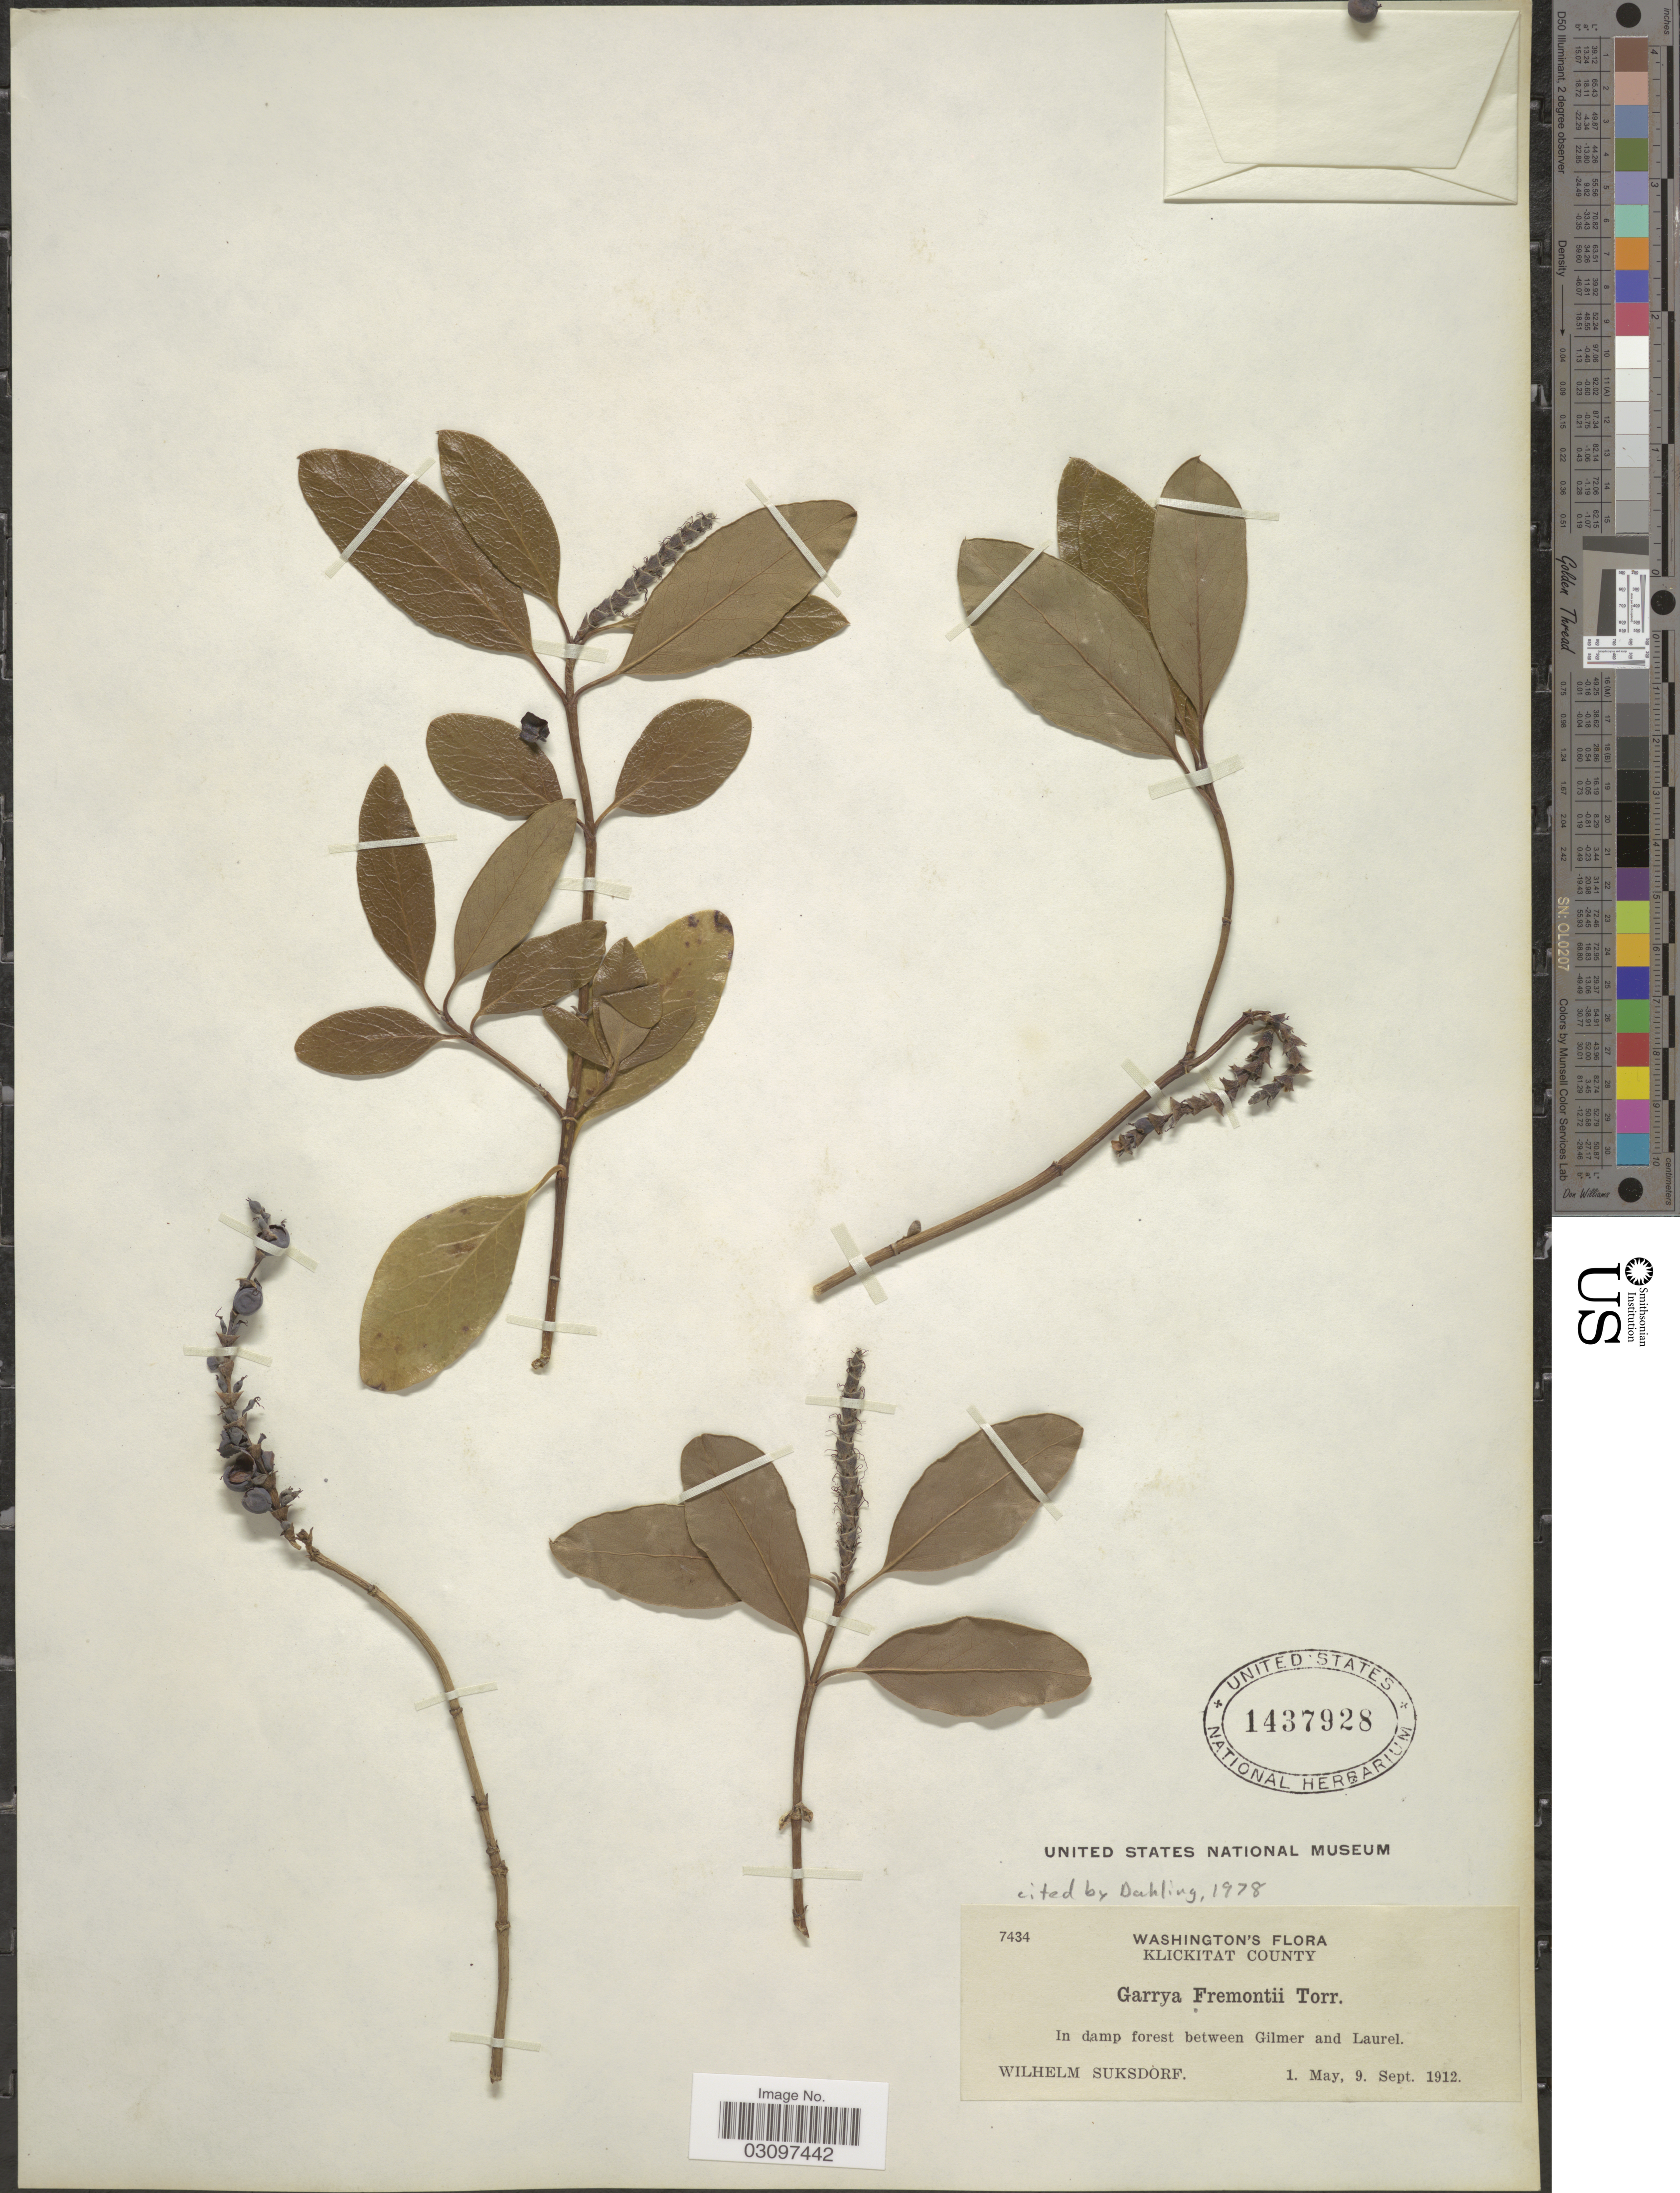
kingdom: Plantae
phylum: Tracheophyta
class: Magnoliopsida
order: Garryales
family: Garryaceae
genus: Garrya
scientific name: Garrya fremontii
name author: Torr.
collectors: W. N. Suksdorf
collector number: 7434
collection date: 1912-05-01/1912-09-09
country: United States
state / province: Washington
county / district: Klickitat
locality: Klickitat County. In damp forest between Gilmer and Laurel.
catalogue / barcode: US 1437928